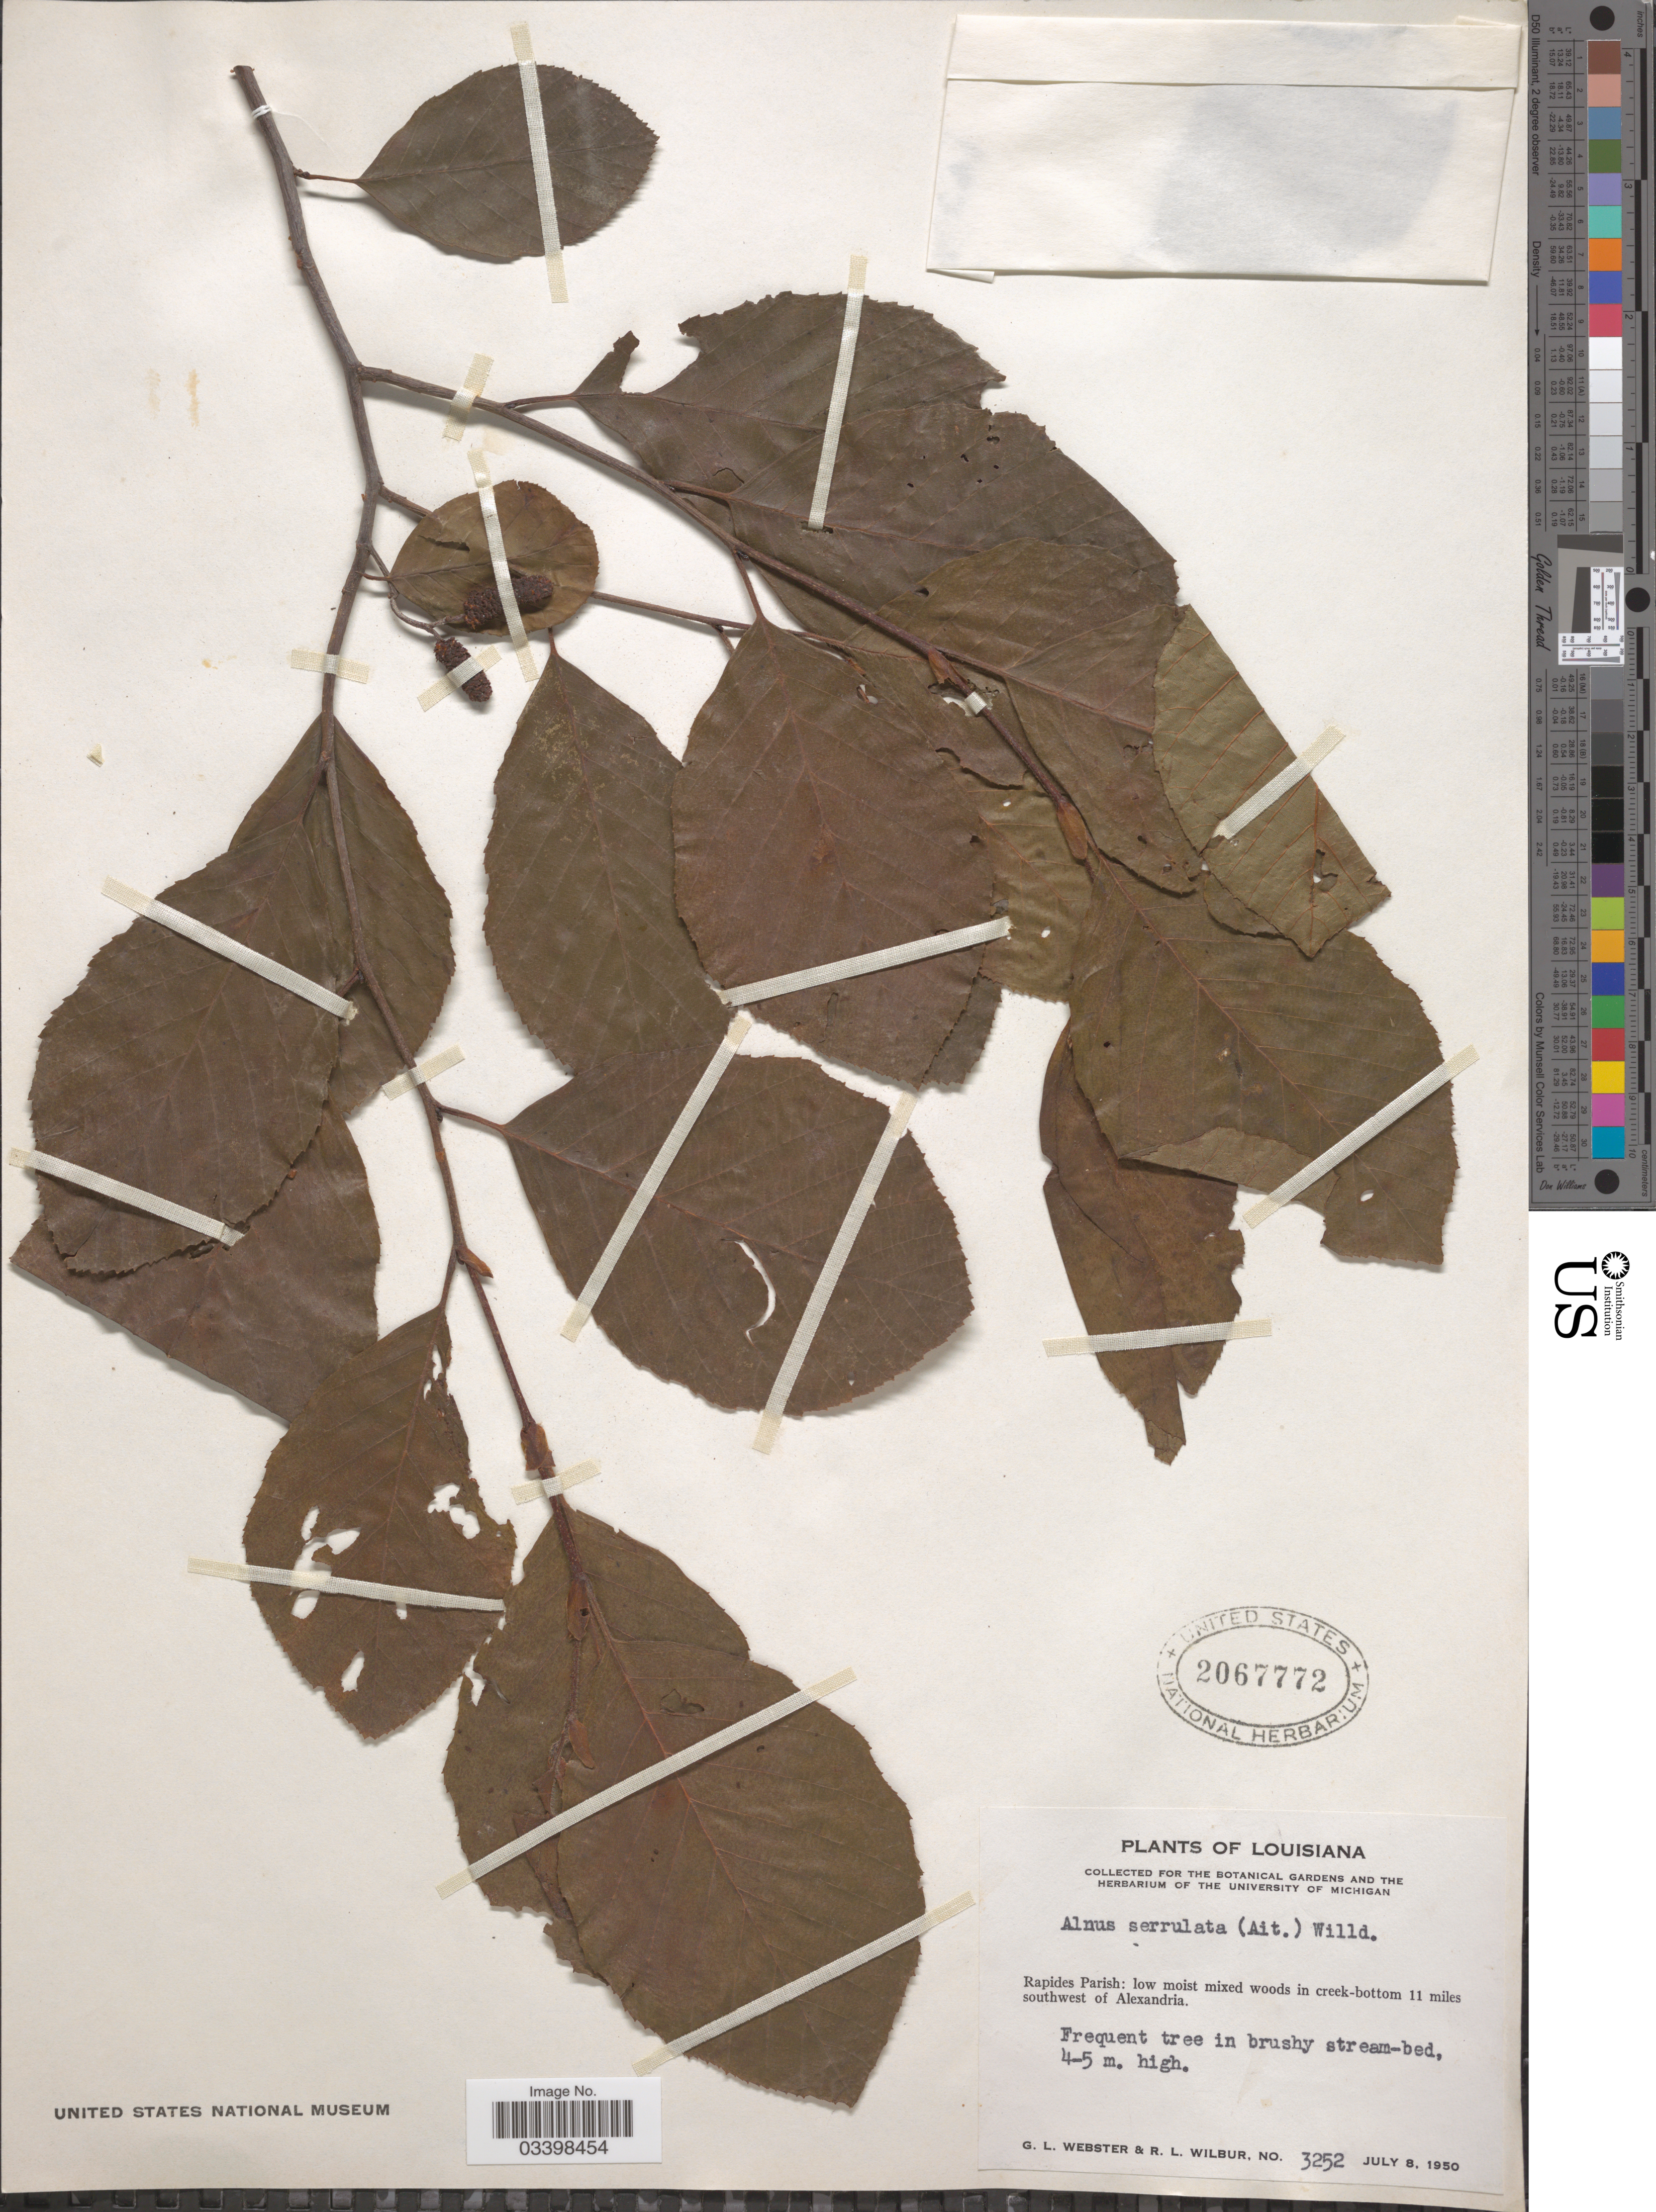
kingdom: Plantae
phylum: Tracheophyta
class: Magnoliopsida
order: Fagales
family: Betulaceae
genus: Alnus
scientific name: Alnus serrulata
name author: (Aiton) Willd.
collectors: G. L. Webster & R. L. Wilbur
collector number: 3252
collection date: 1950-07-08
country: United States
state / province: Louisiana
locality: Rapides Parish: 11 miles southwest of Alexandria.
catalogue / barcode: US 2067772